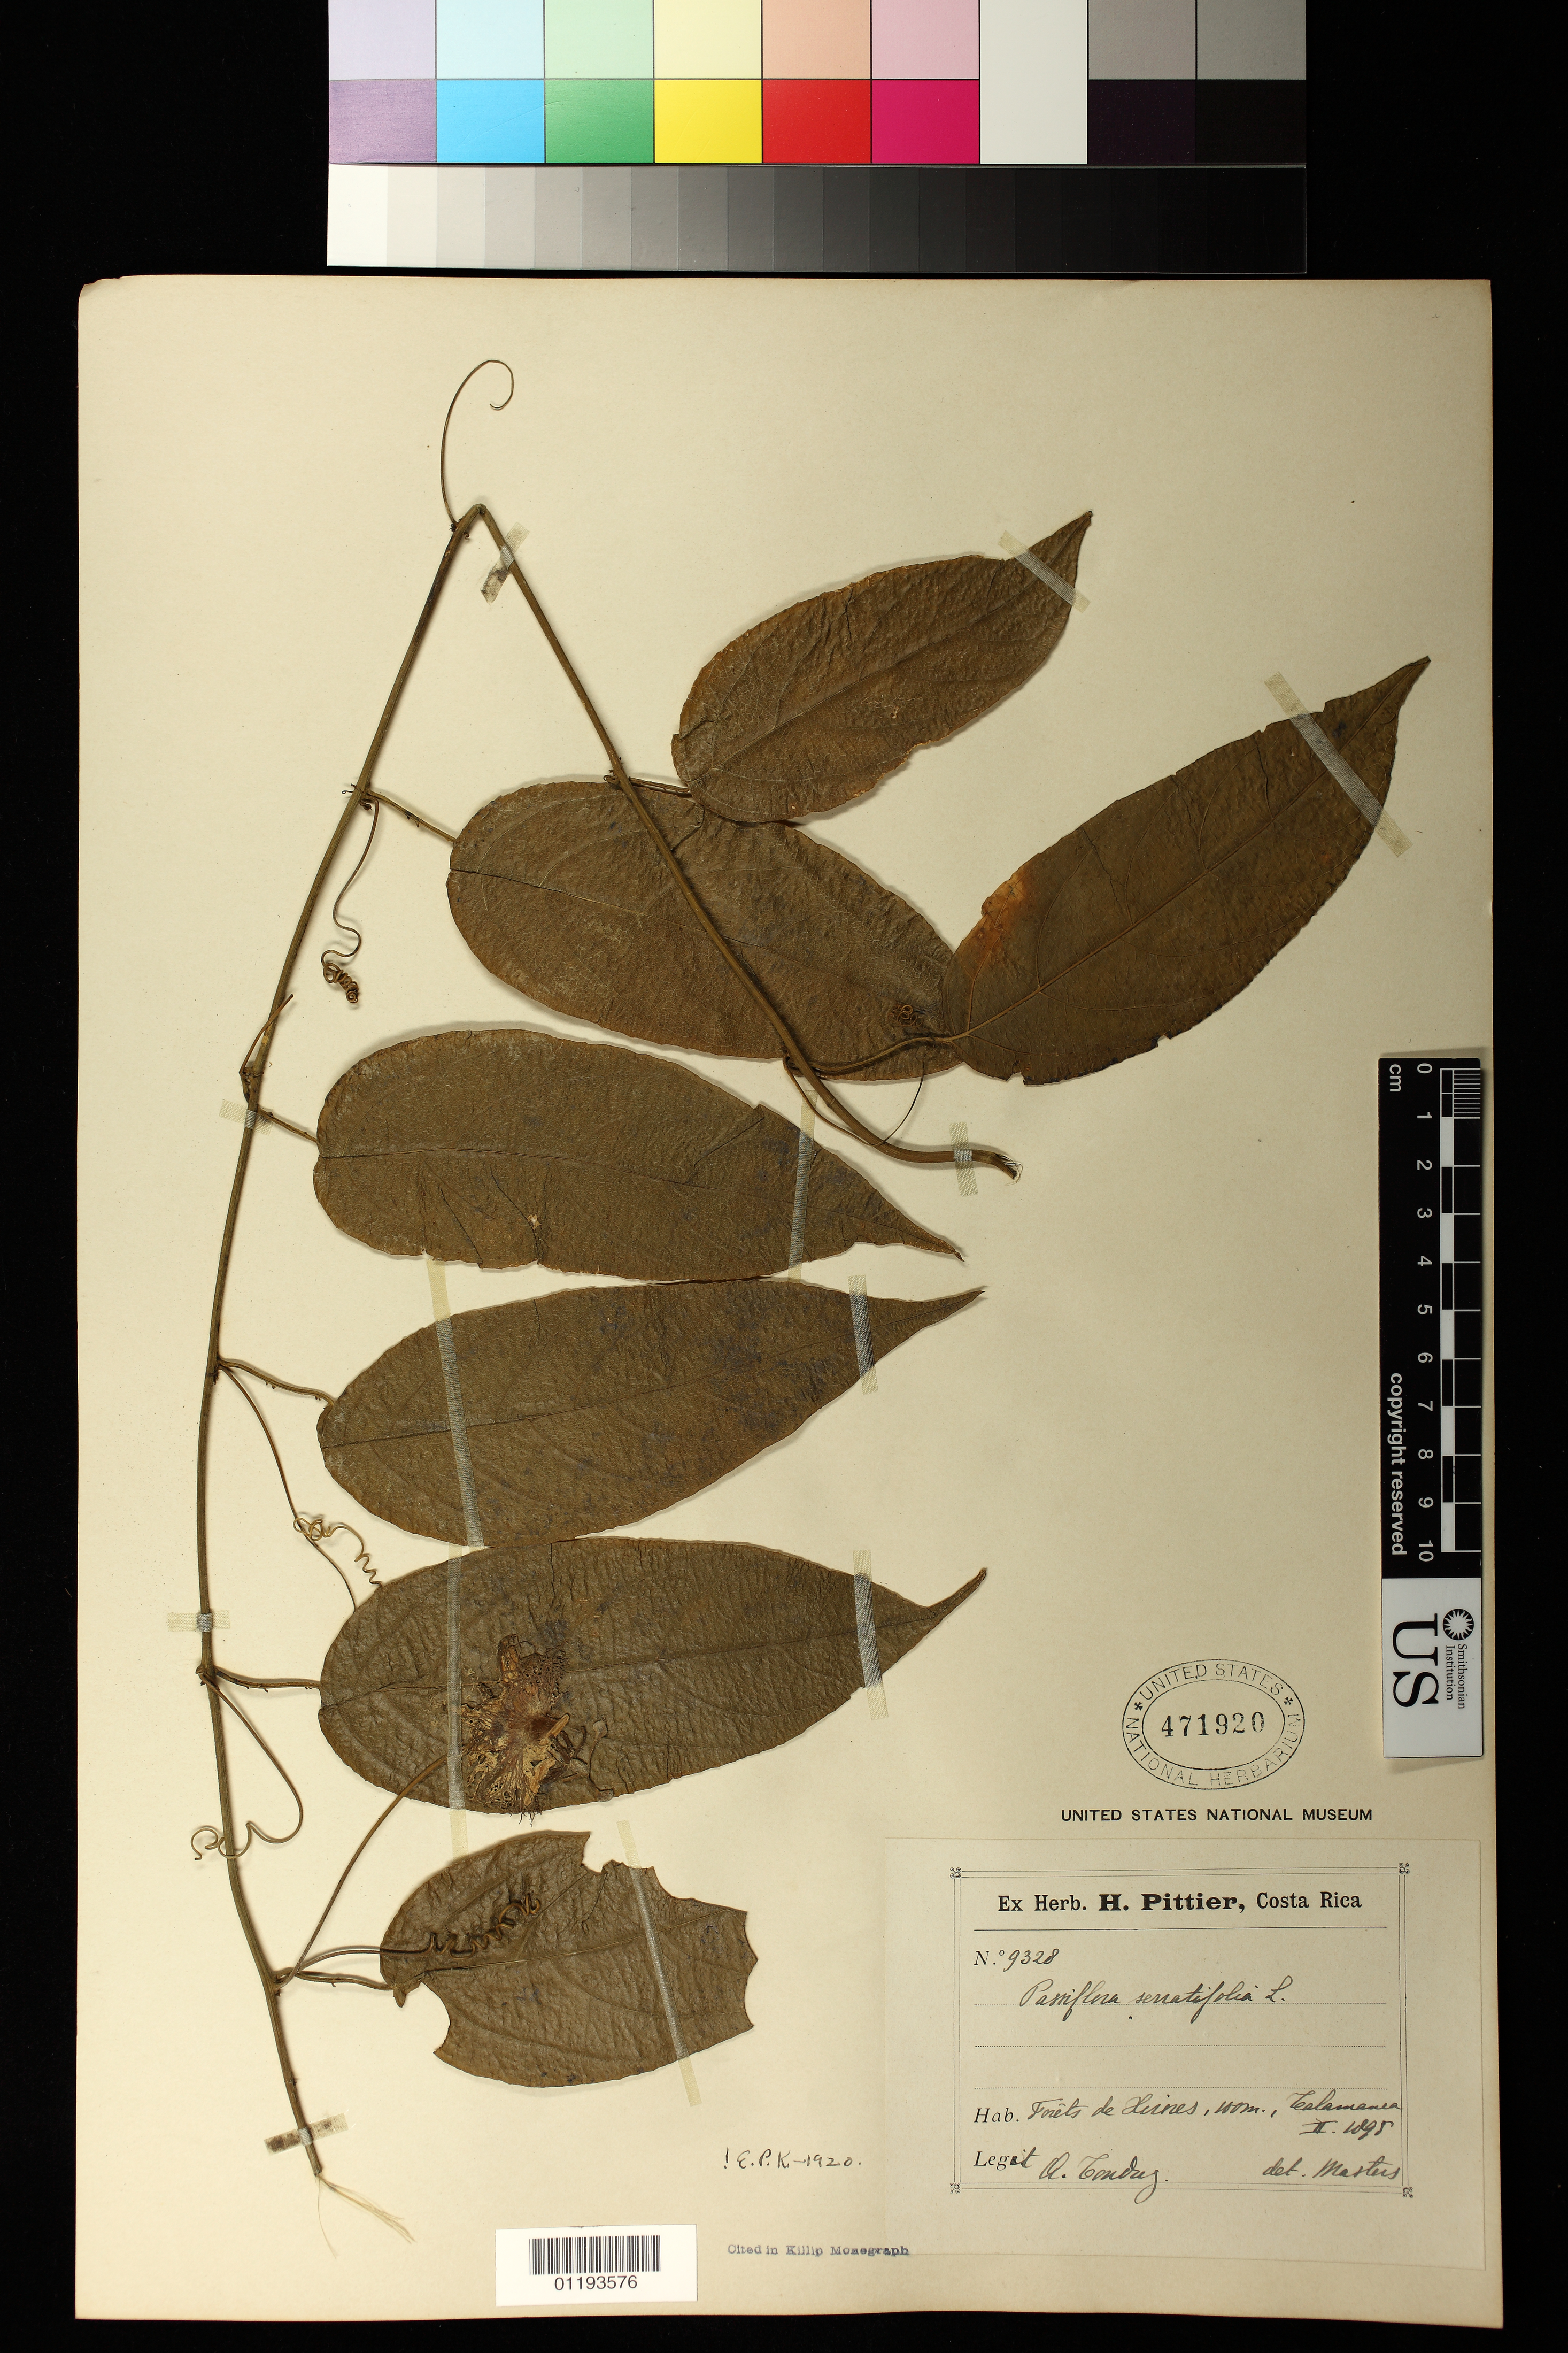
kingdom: Plantae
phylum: Tracheophyta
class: Magnoliopsida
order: Malpighiales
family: Passifloraceae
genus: Passiflora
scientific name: Passiflora serratifolia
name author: L.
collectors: A. Tonduz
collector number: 9328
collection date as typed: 1895-02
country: Costa Rica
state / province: Limón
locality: Talamanca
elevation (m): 100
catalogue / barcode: US 471920